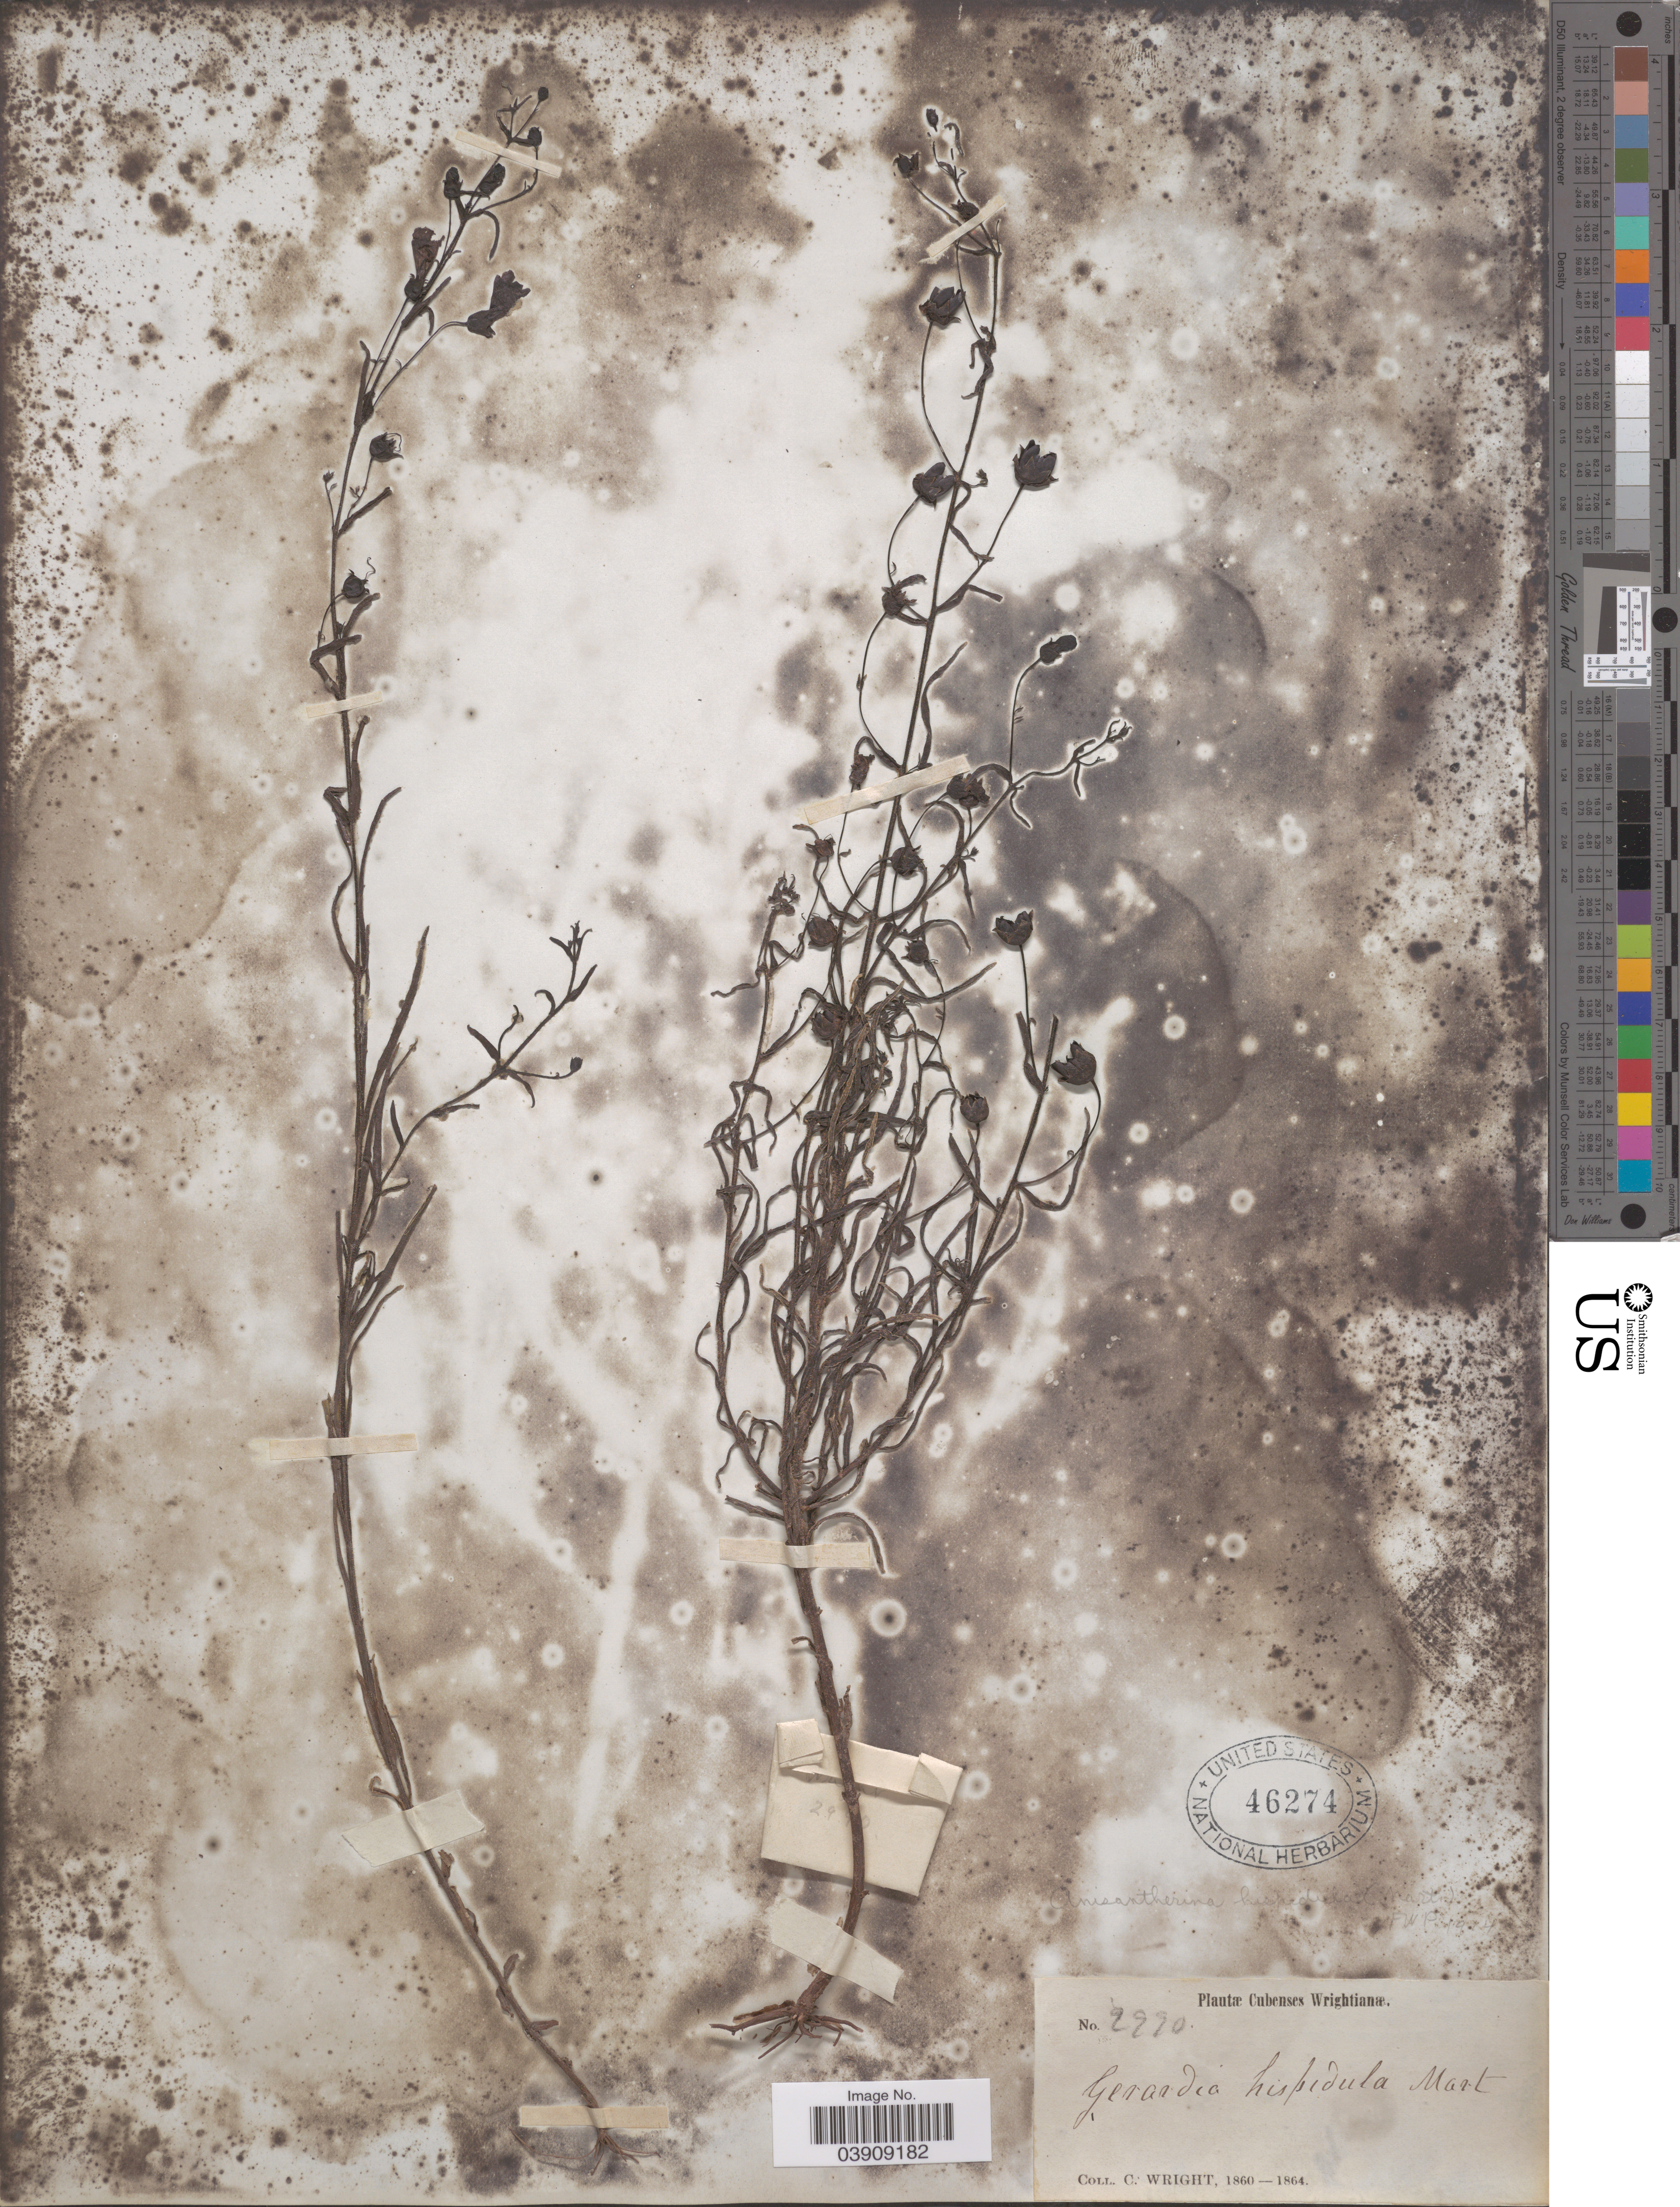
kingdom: Plantae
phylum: Tracheophyta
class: Magnoliopsida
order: Lamiales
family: Orobanchaceae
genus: Anisantherina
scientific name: Anisantherina hispidula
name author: (Mart.) Pennell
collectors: C. Wright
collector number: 2990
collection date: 1860/1864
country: Cuba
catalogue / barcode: US 46274